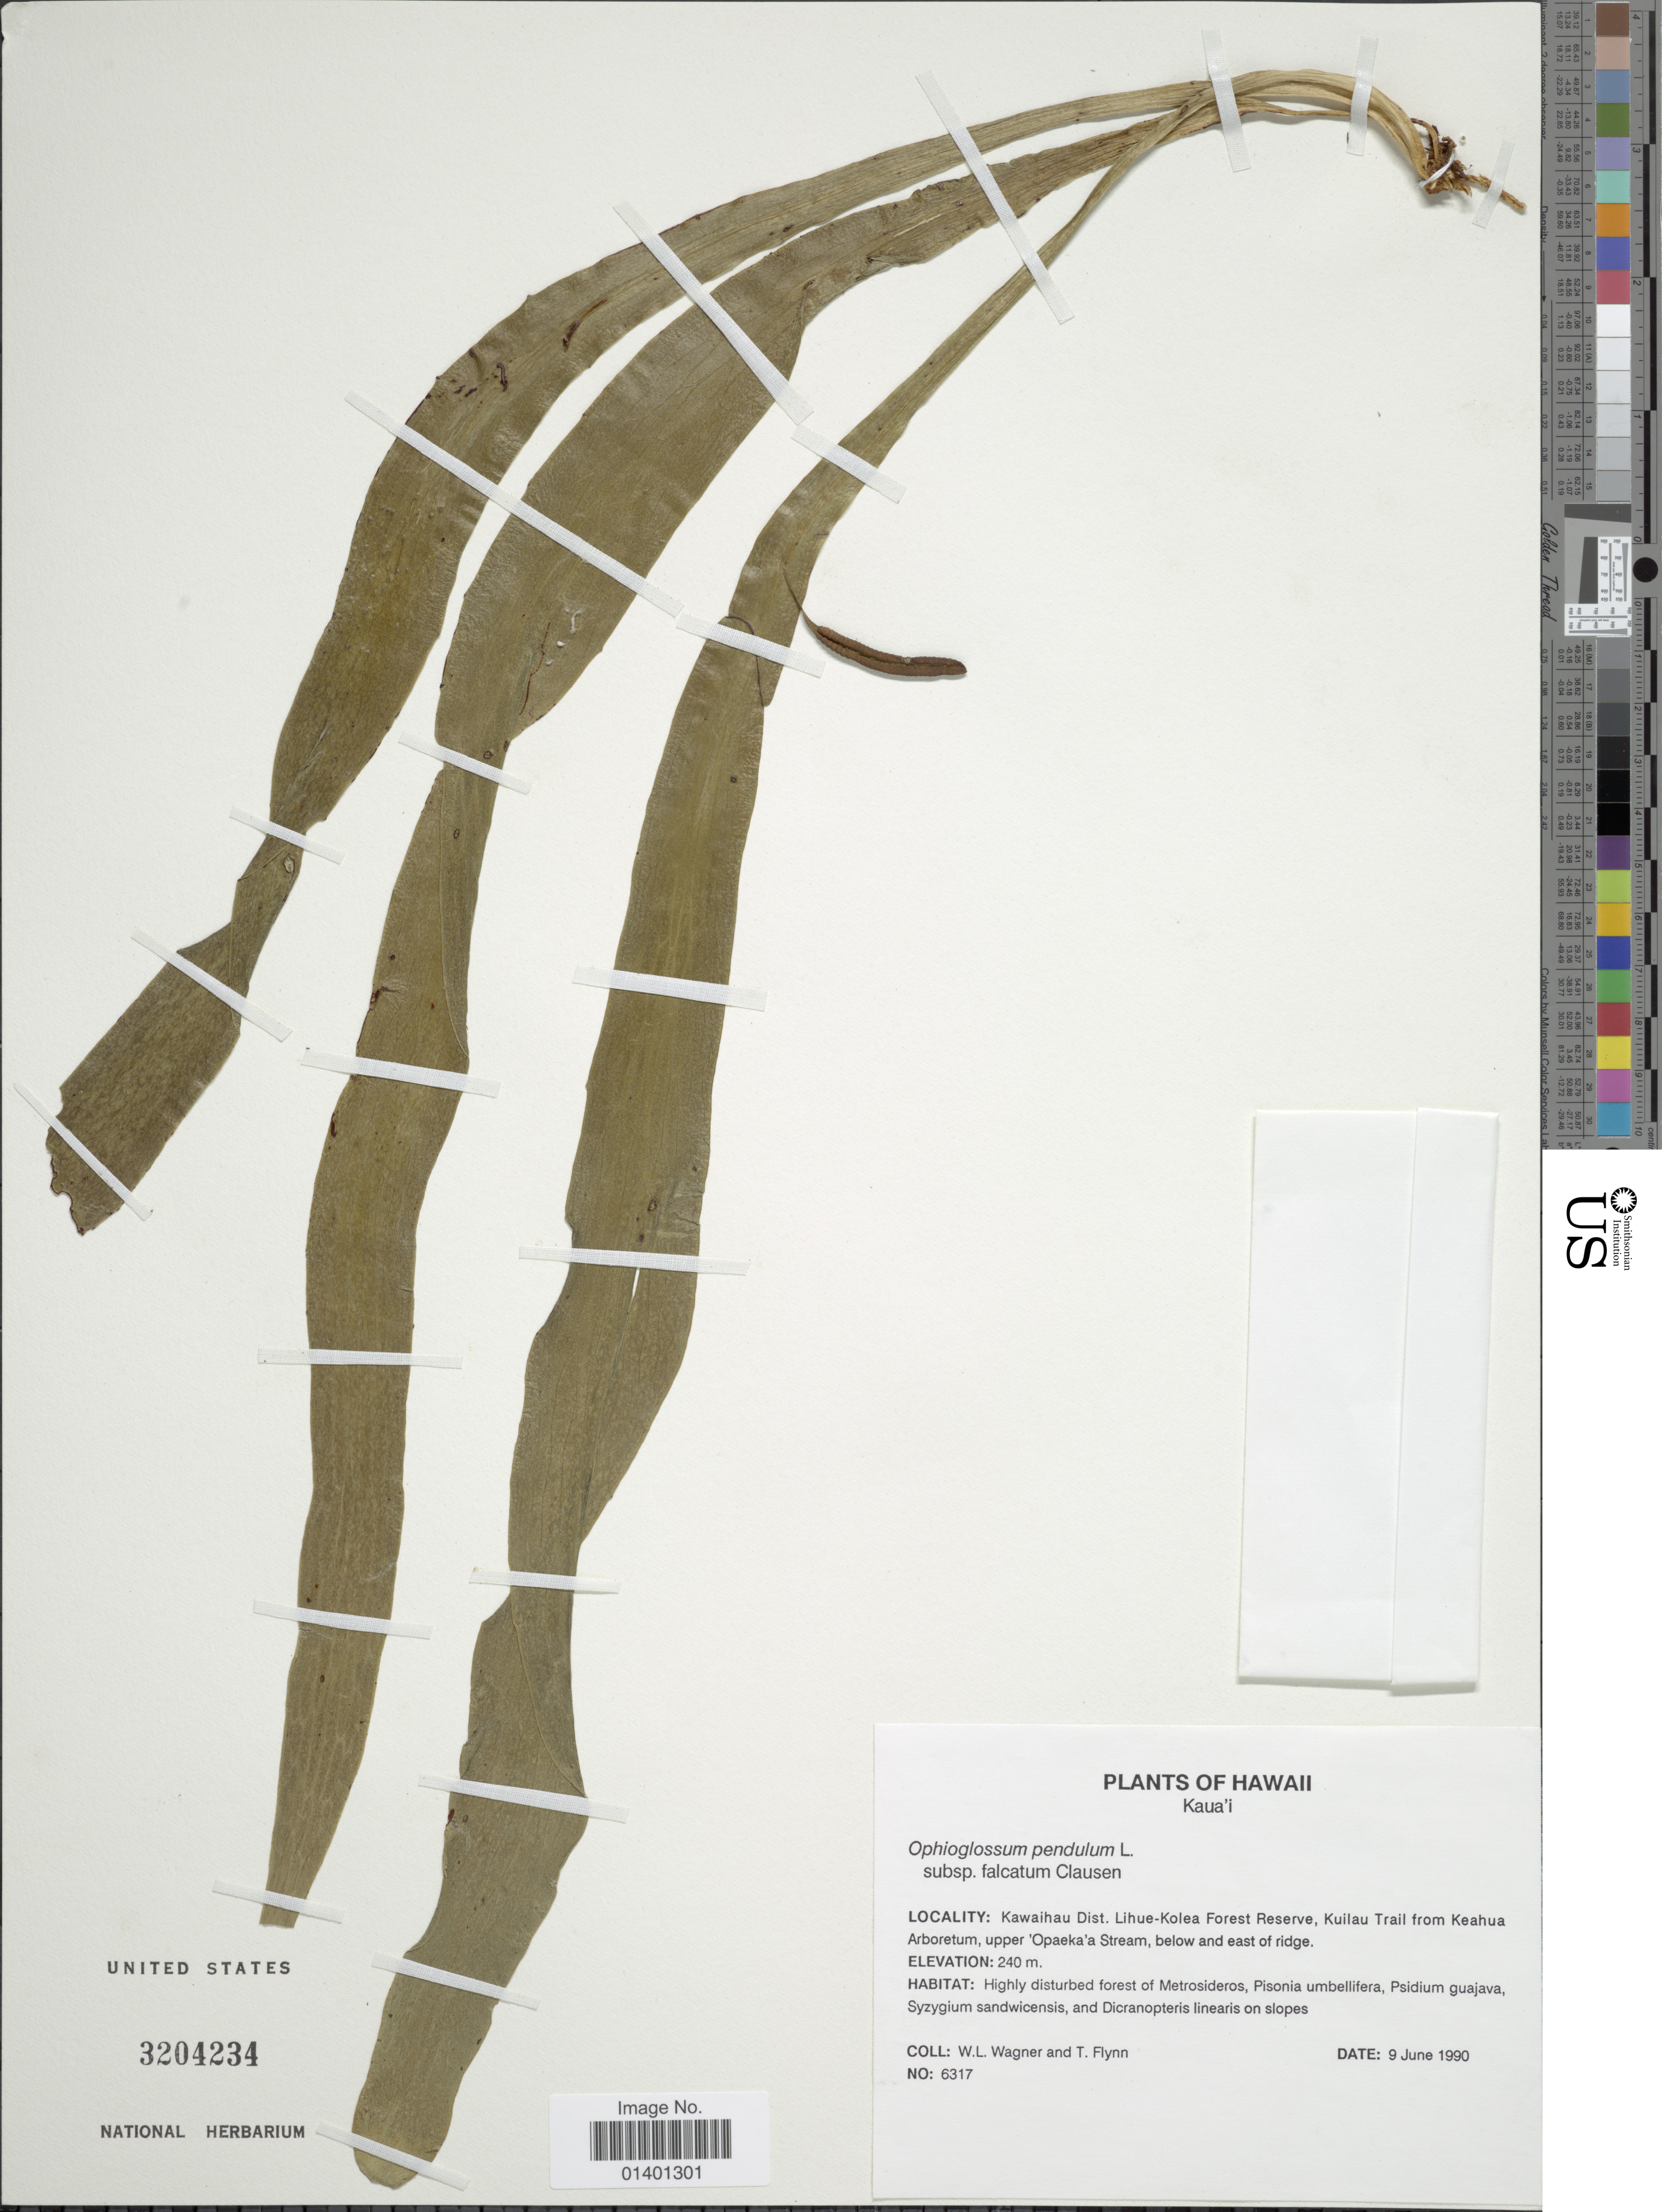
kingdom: Plantae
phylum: Tracheophyta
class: Polypodiopsida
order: Ophioglossales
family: Ophioglossaceae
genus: Ophioglossum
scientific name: Ophioglossum pendulum subsp. falcatum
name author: (C. Presl) R.T. Clausen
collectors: W. L. Wagner & T. Flynn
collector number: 6317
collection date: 1990-06-09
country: United States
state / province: Hawaii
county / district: Kauai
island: Kaua'i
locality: Kaua'i, Kawaihau Dist. Lihue-Kolea Forest Reserve, Kuilau Trail from Keahua Arboretum, upper 'Opaeka'a Stream, below and east of ridge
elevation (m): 240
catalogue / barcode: US 3204234